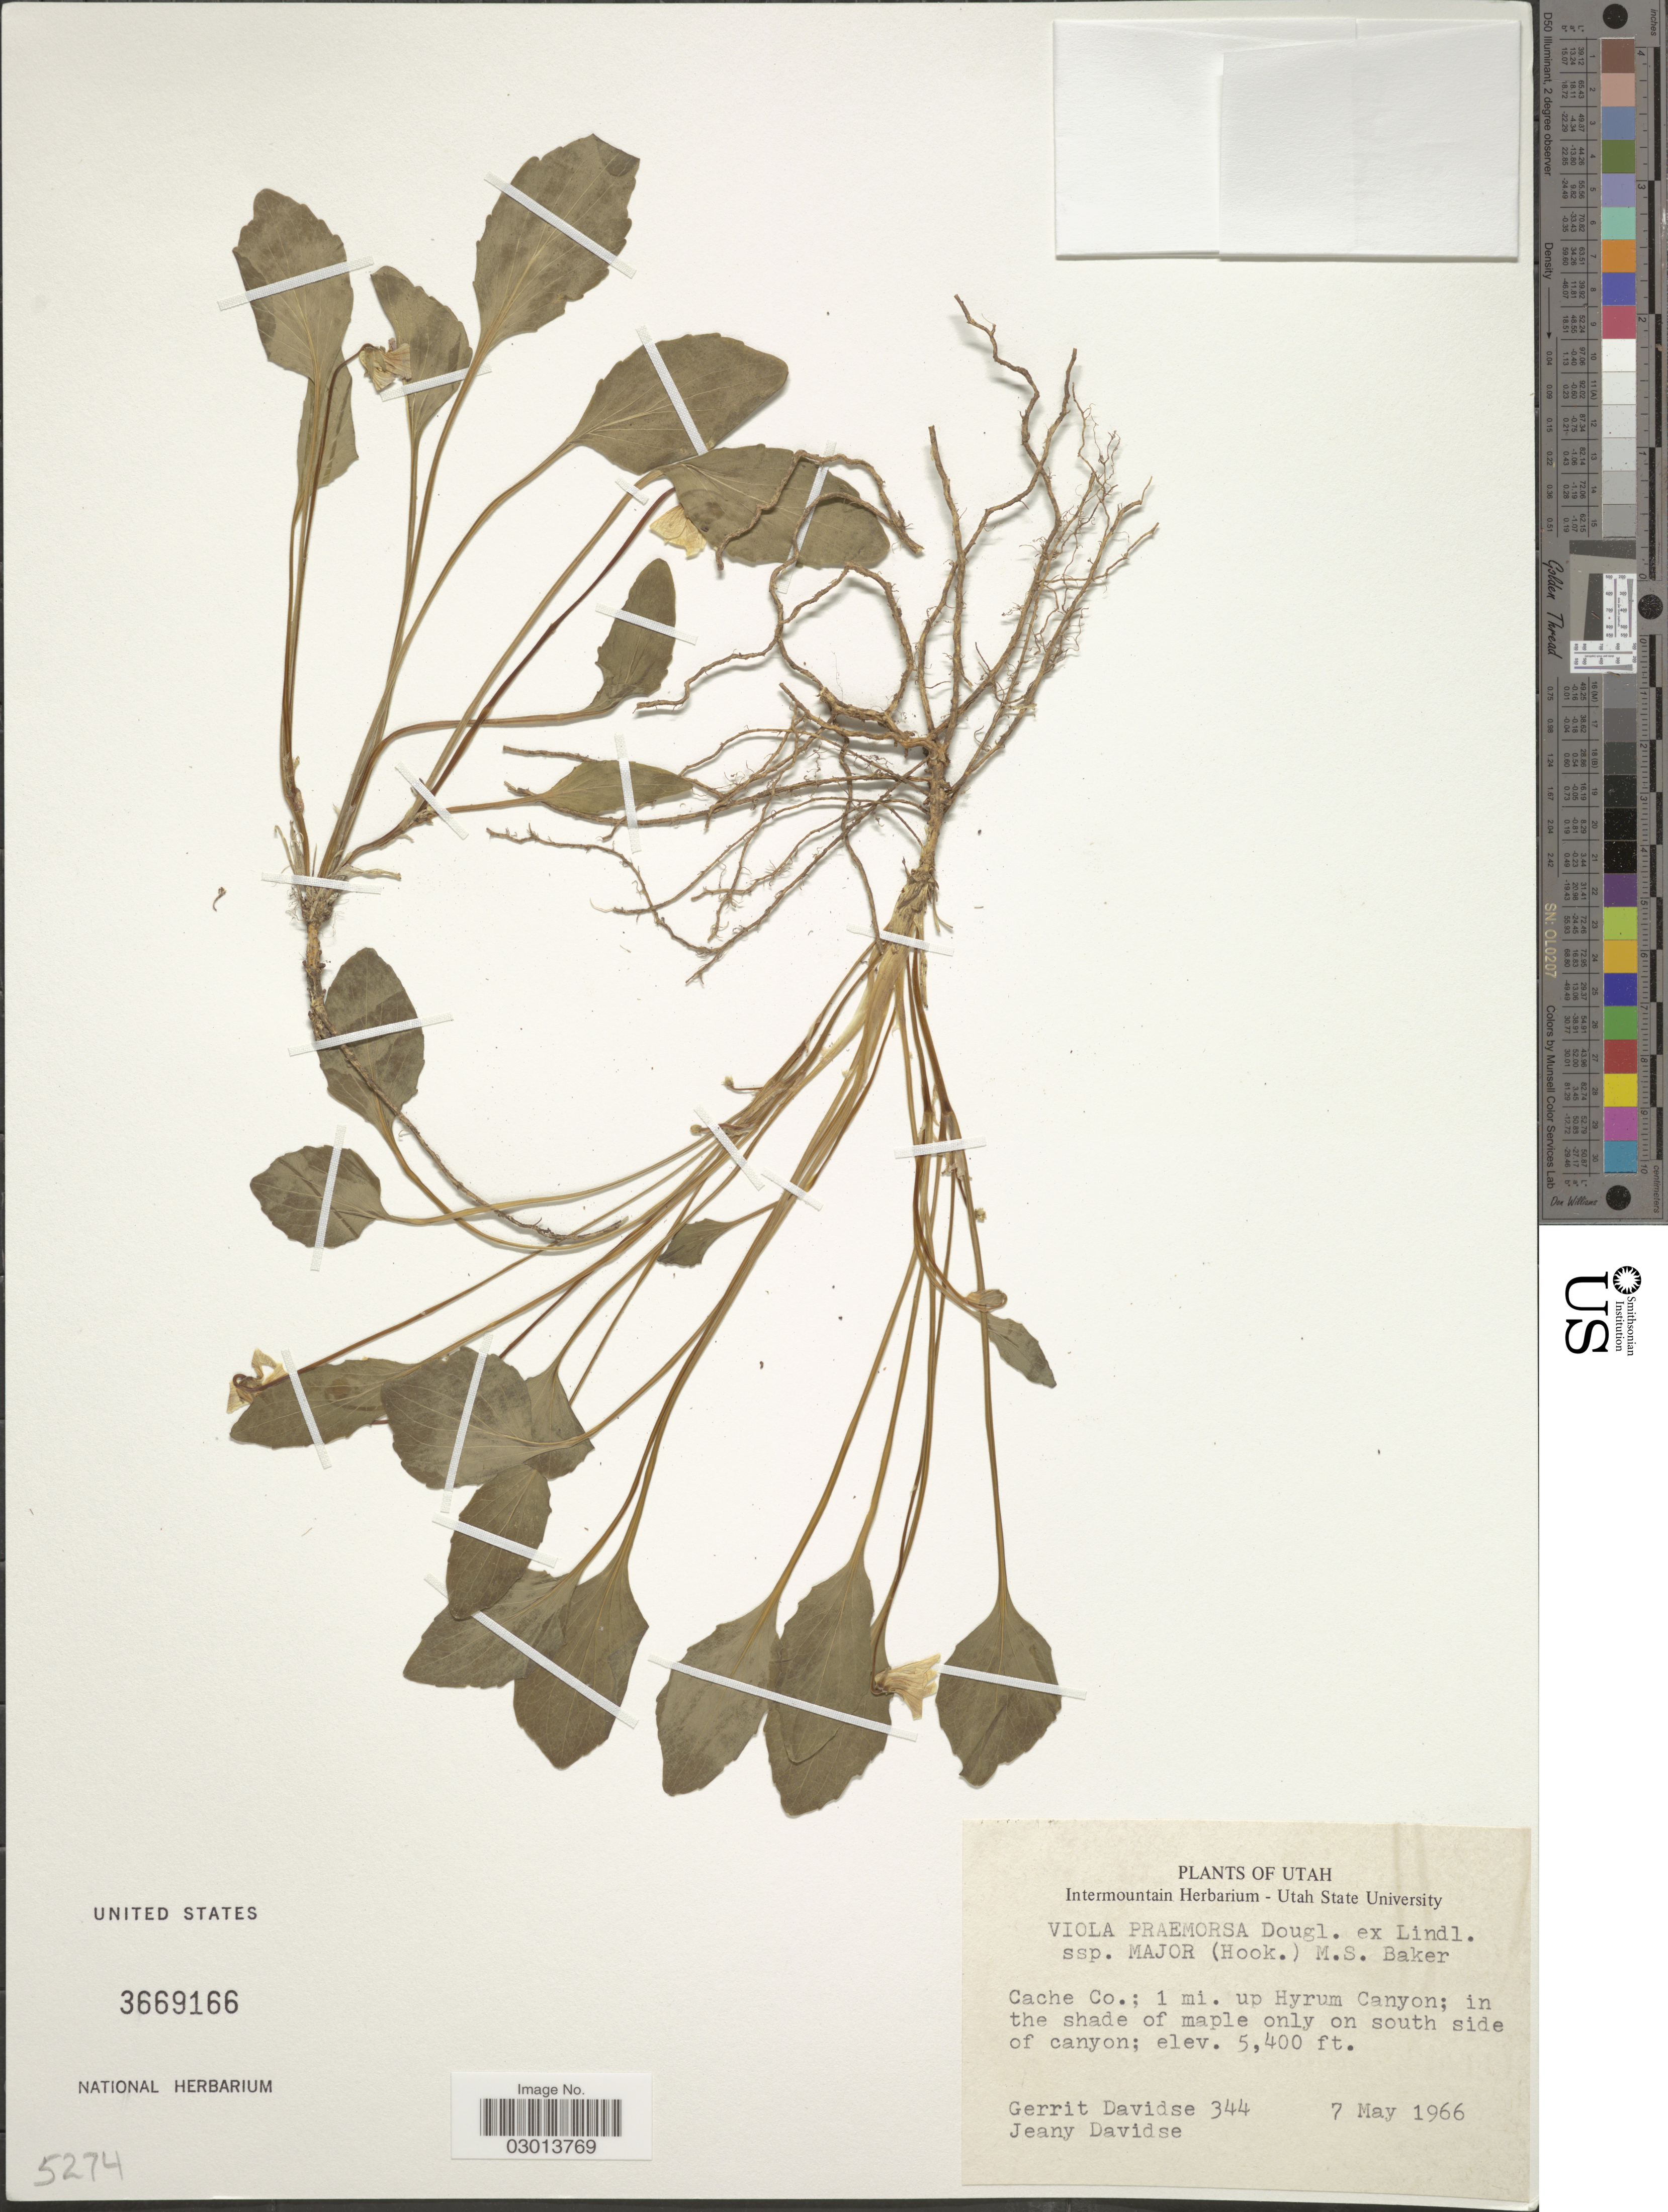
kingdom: Plantae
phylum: Tracheophyta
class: Magnoliopsida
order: Malpighiales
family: Violaceae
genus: Viola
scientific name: Viola praemorsa subsp. major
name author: (Hook.) M.S. Baker & Clausen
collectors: G. Davidse & J. Davidse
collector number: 344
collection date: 1966-05-07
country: United States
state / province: Utah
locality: Cache Co.; 1 mi. up Hyrum Canyon; in the shade of maple only on south side of canyon.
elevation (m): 1646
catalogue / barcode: US 3669166